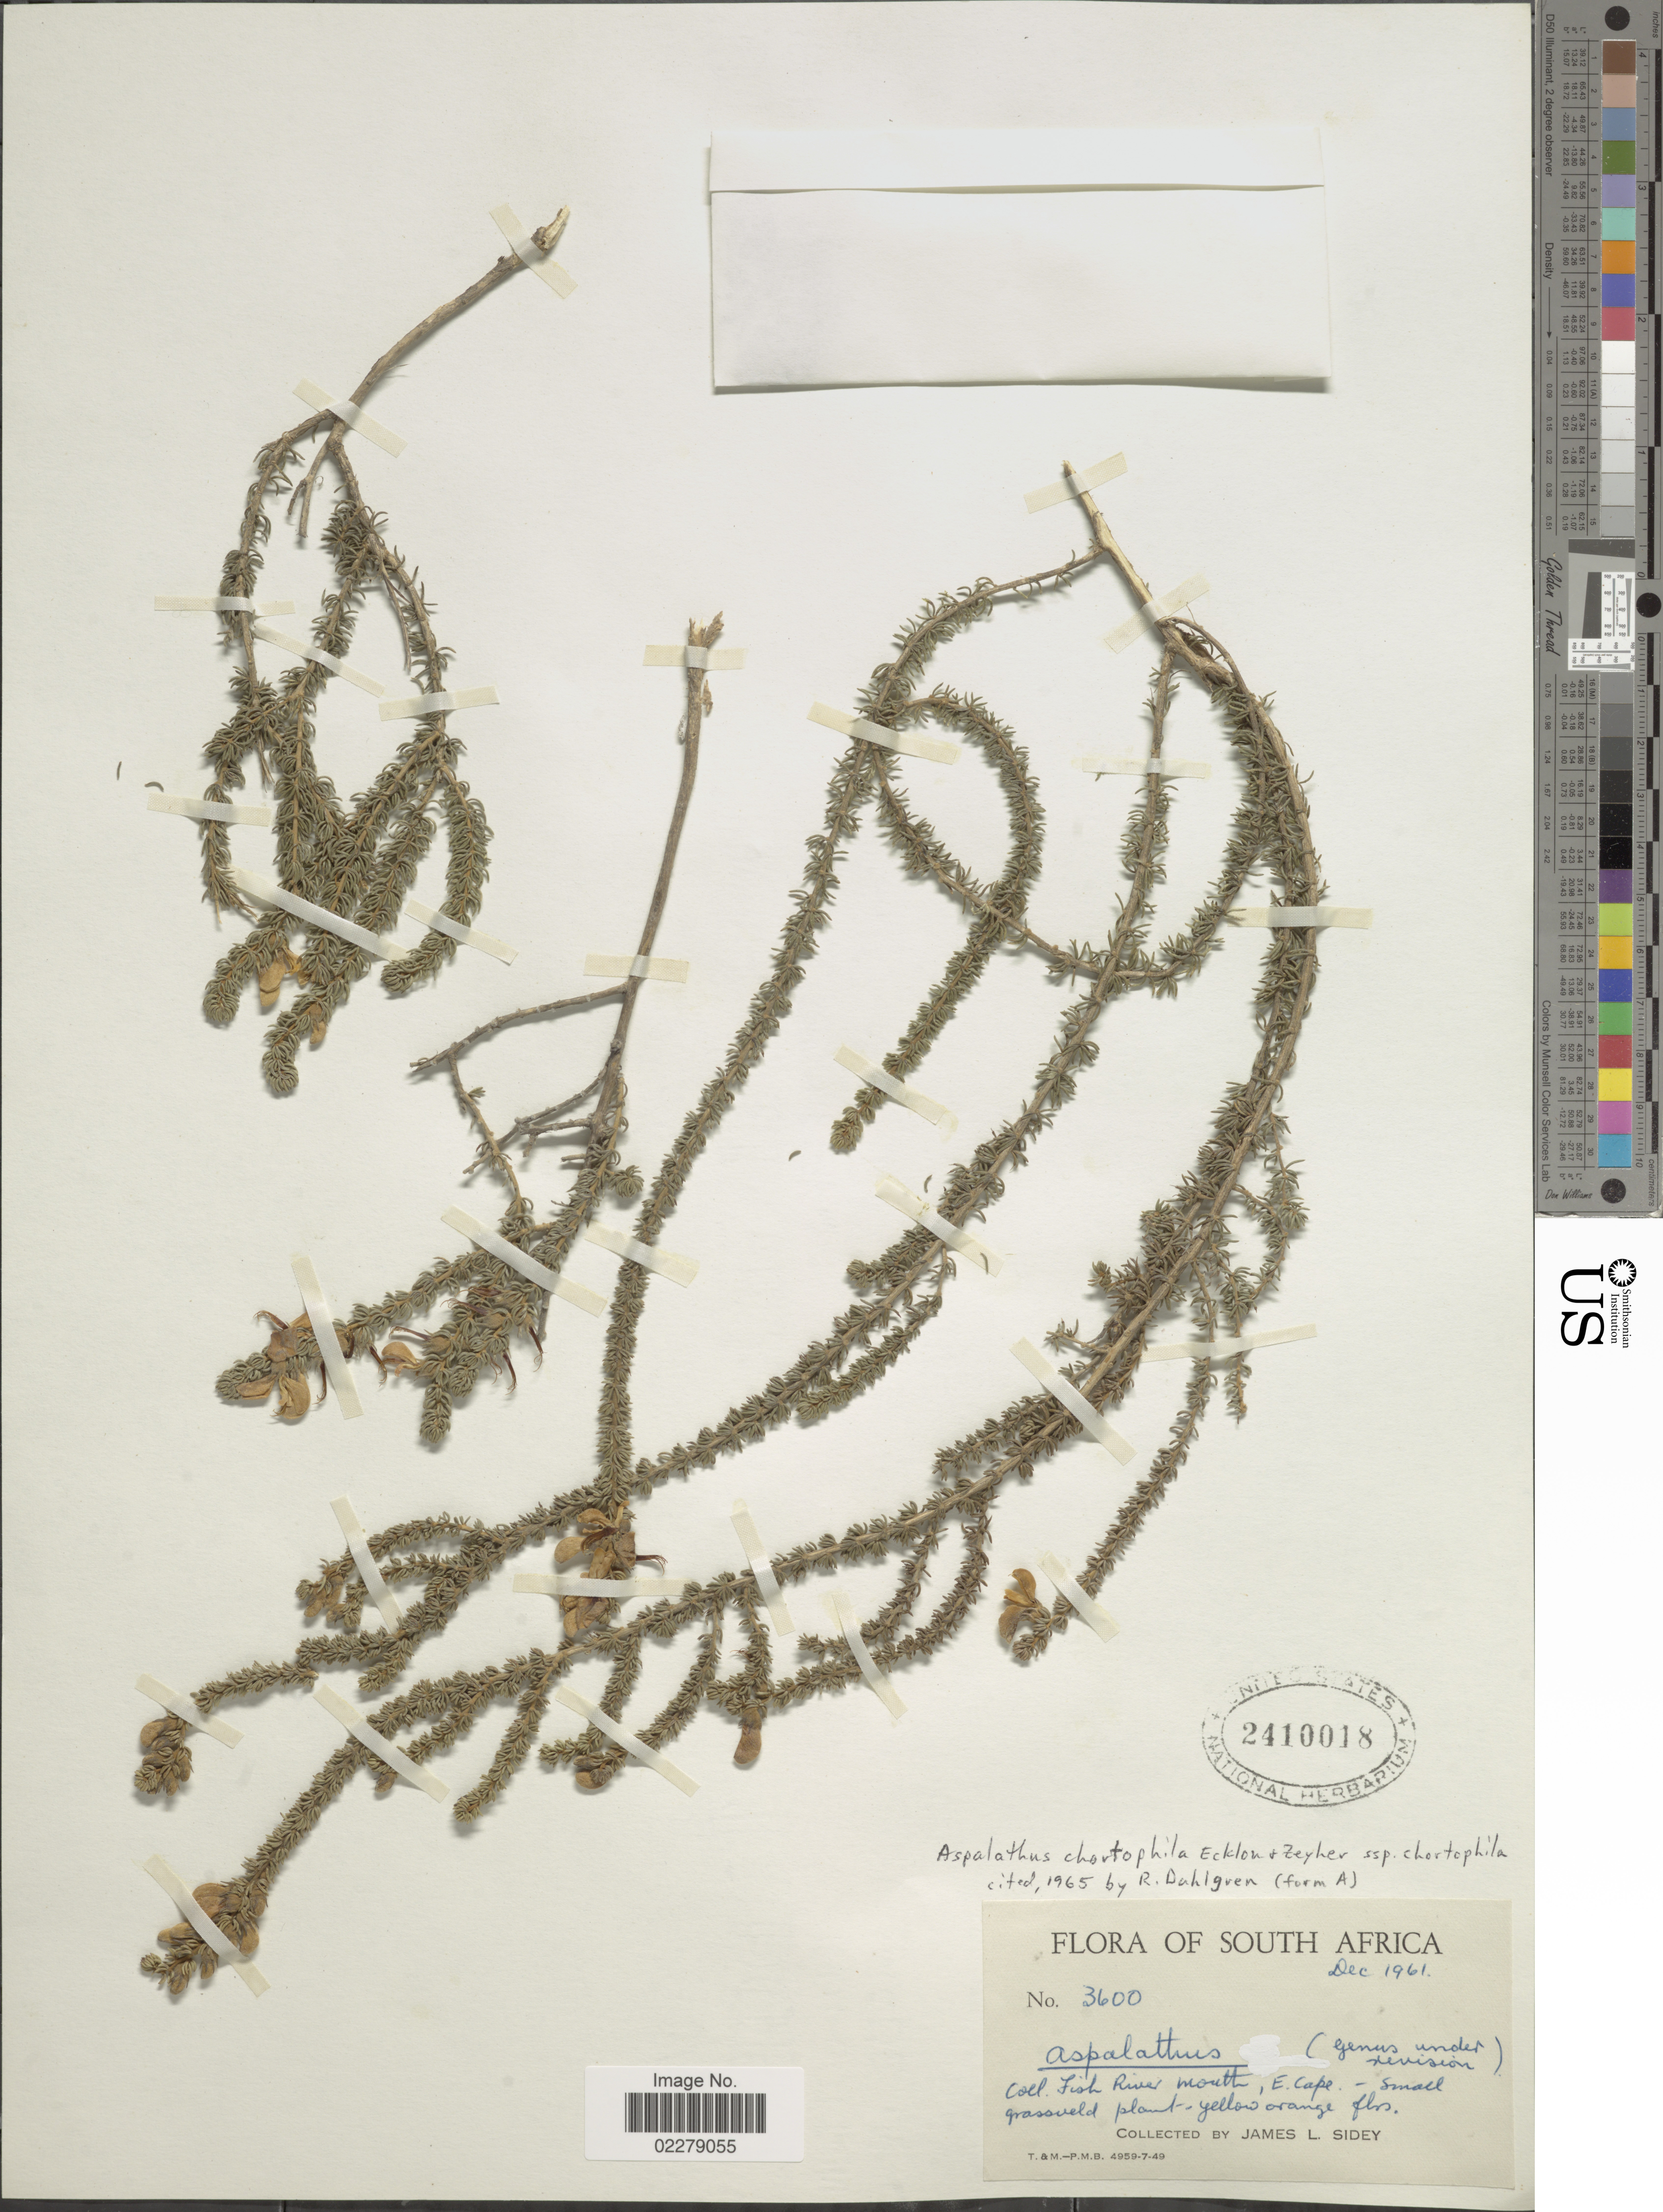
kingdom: Plantae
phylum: Tracheophyta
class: Magnoliopsida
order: Fabales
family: Fabaceae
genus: Aspalathus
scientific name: Aspalathus chortophila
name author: Eckl. & Zeyh.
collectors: J. L. Sidey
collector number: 3600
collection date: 1961-12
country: South Africa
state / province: Eastern Cape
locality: Fish River mouth, E. Cape - Small grassveld.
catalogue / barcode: US 2410018